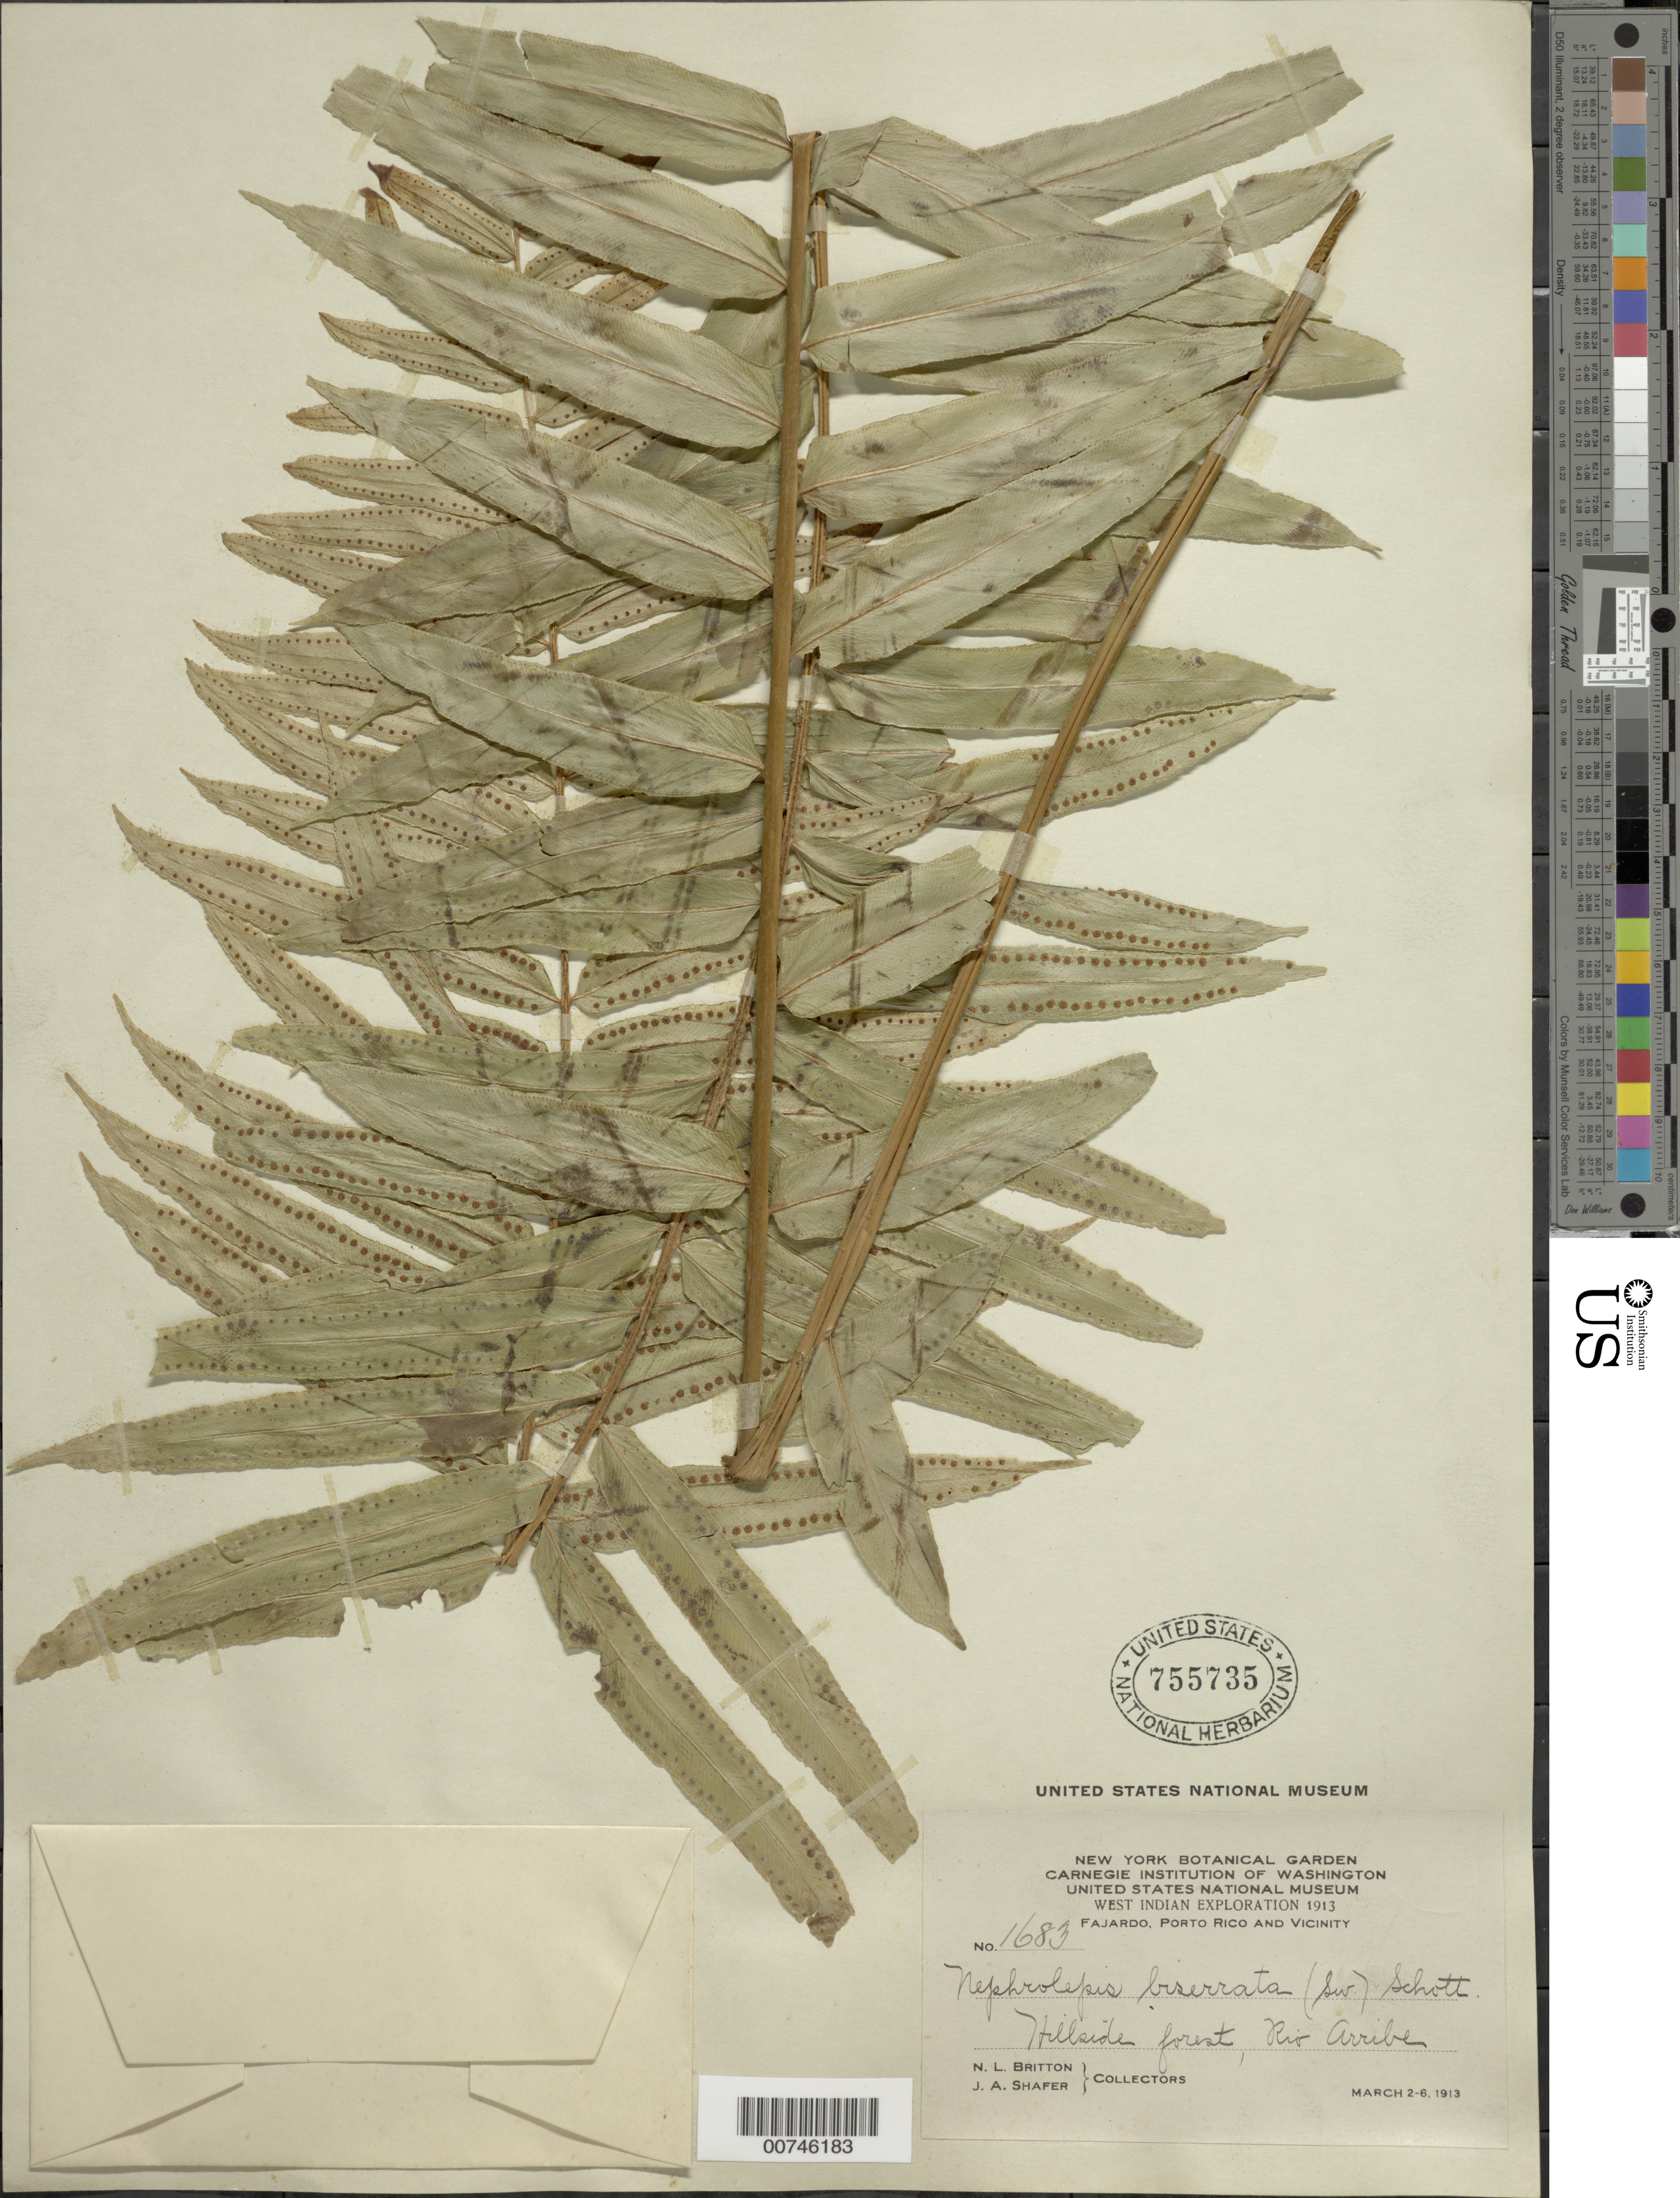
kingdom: Plantae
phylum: Tracheophyta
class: Polypodiopsida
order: Polypodiales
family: Nephrolepidaceae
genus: Nephrolepis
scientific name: Nephrolepis biserrata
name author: (Sw.) Schott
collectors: N. Britton & J. A. Shafer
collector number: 1683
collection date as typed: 02 Mar 1913 to 06 Mar 1913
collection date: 1913-03-02/1913-03-06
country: Puerto Rico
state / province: Fajardo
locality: Fajardo, Río Arriba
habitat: Hillside forest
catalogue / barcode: US 755735